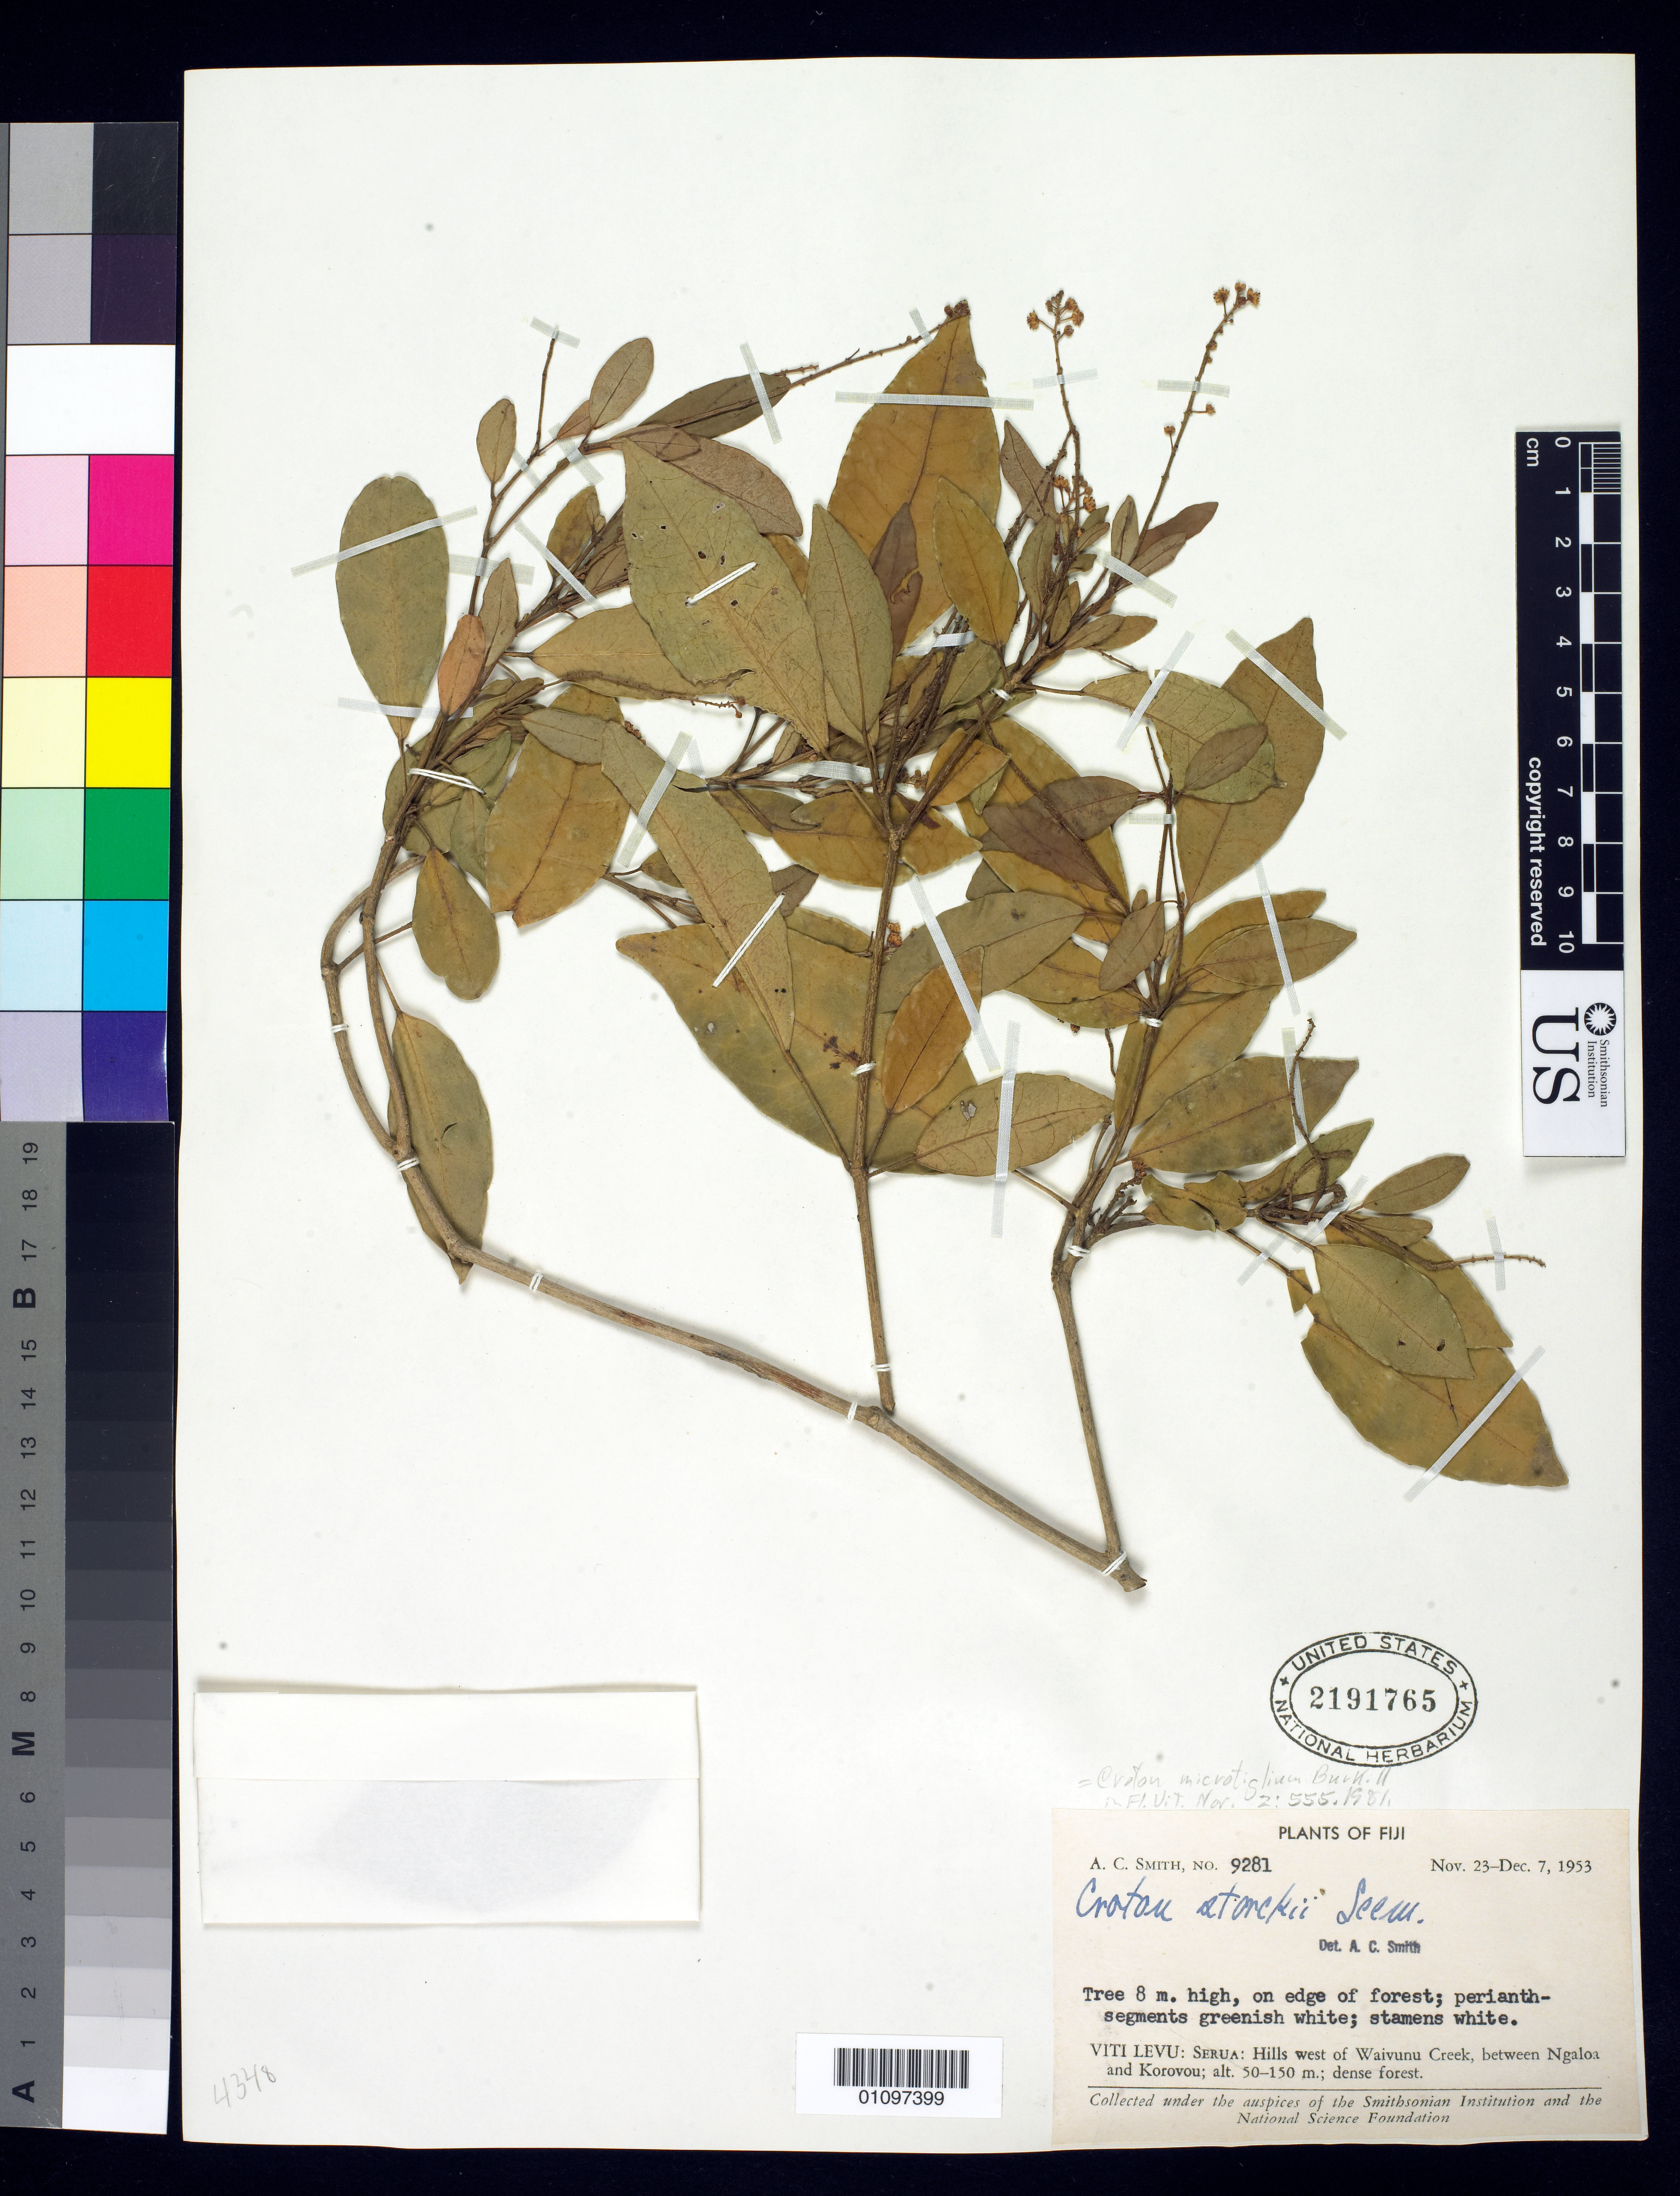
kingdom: Plantae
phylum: Tracheophyta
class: Magnoliopsida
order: Malpighiales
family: Euphorbiaceae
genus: Croton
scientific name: Croton microtiglium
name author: Burkill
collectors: A. C. Smith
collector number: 9281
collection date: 1953-11-30/1953-12-23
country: Fiji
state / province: Serua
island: Viti Levu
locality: Hills between Waininggere and Waiese Creeks, between Ngaloa and Wainiyambia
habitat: edge of forest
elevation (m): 50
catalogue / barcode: US 2191765